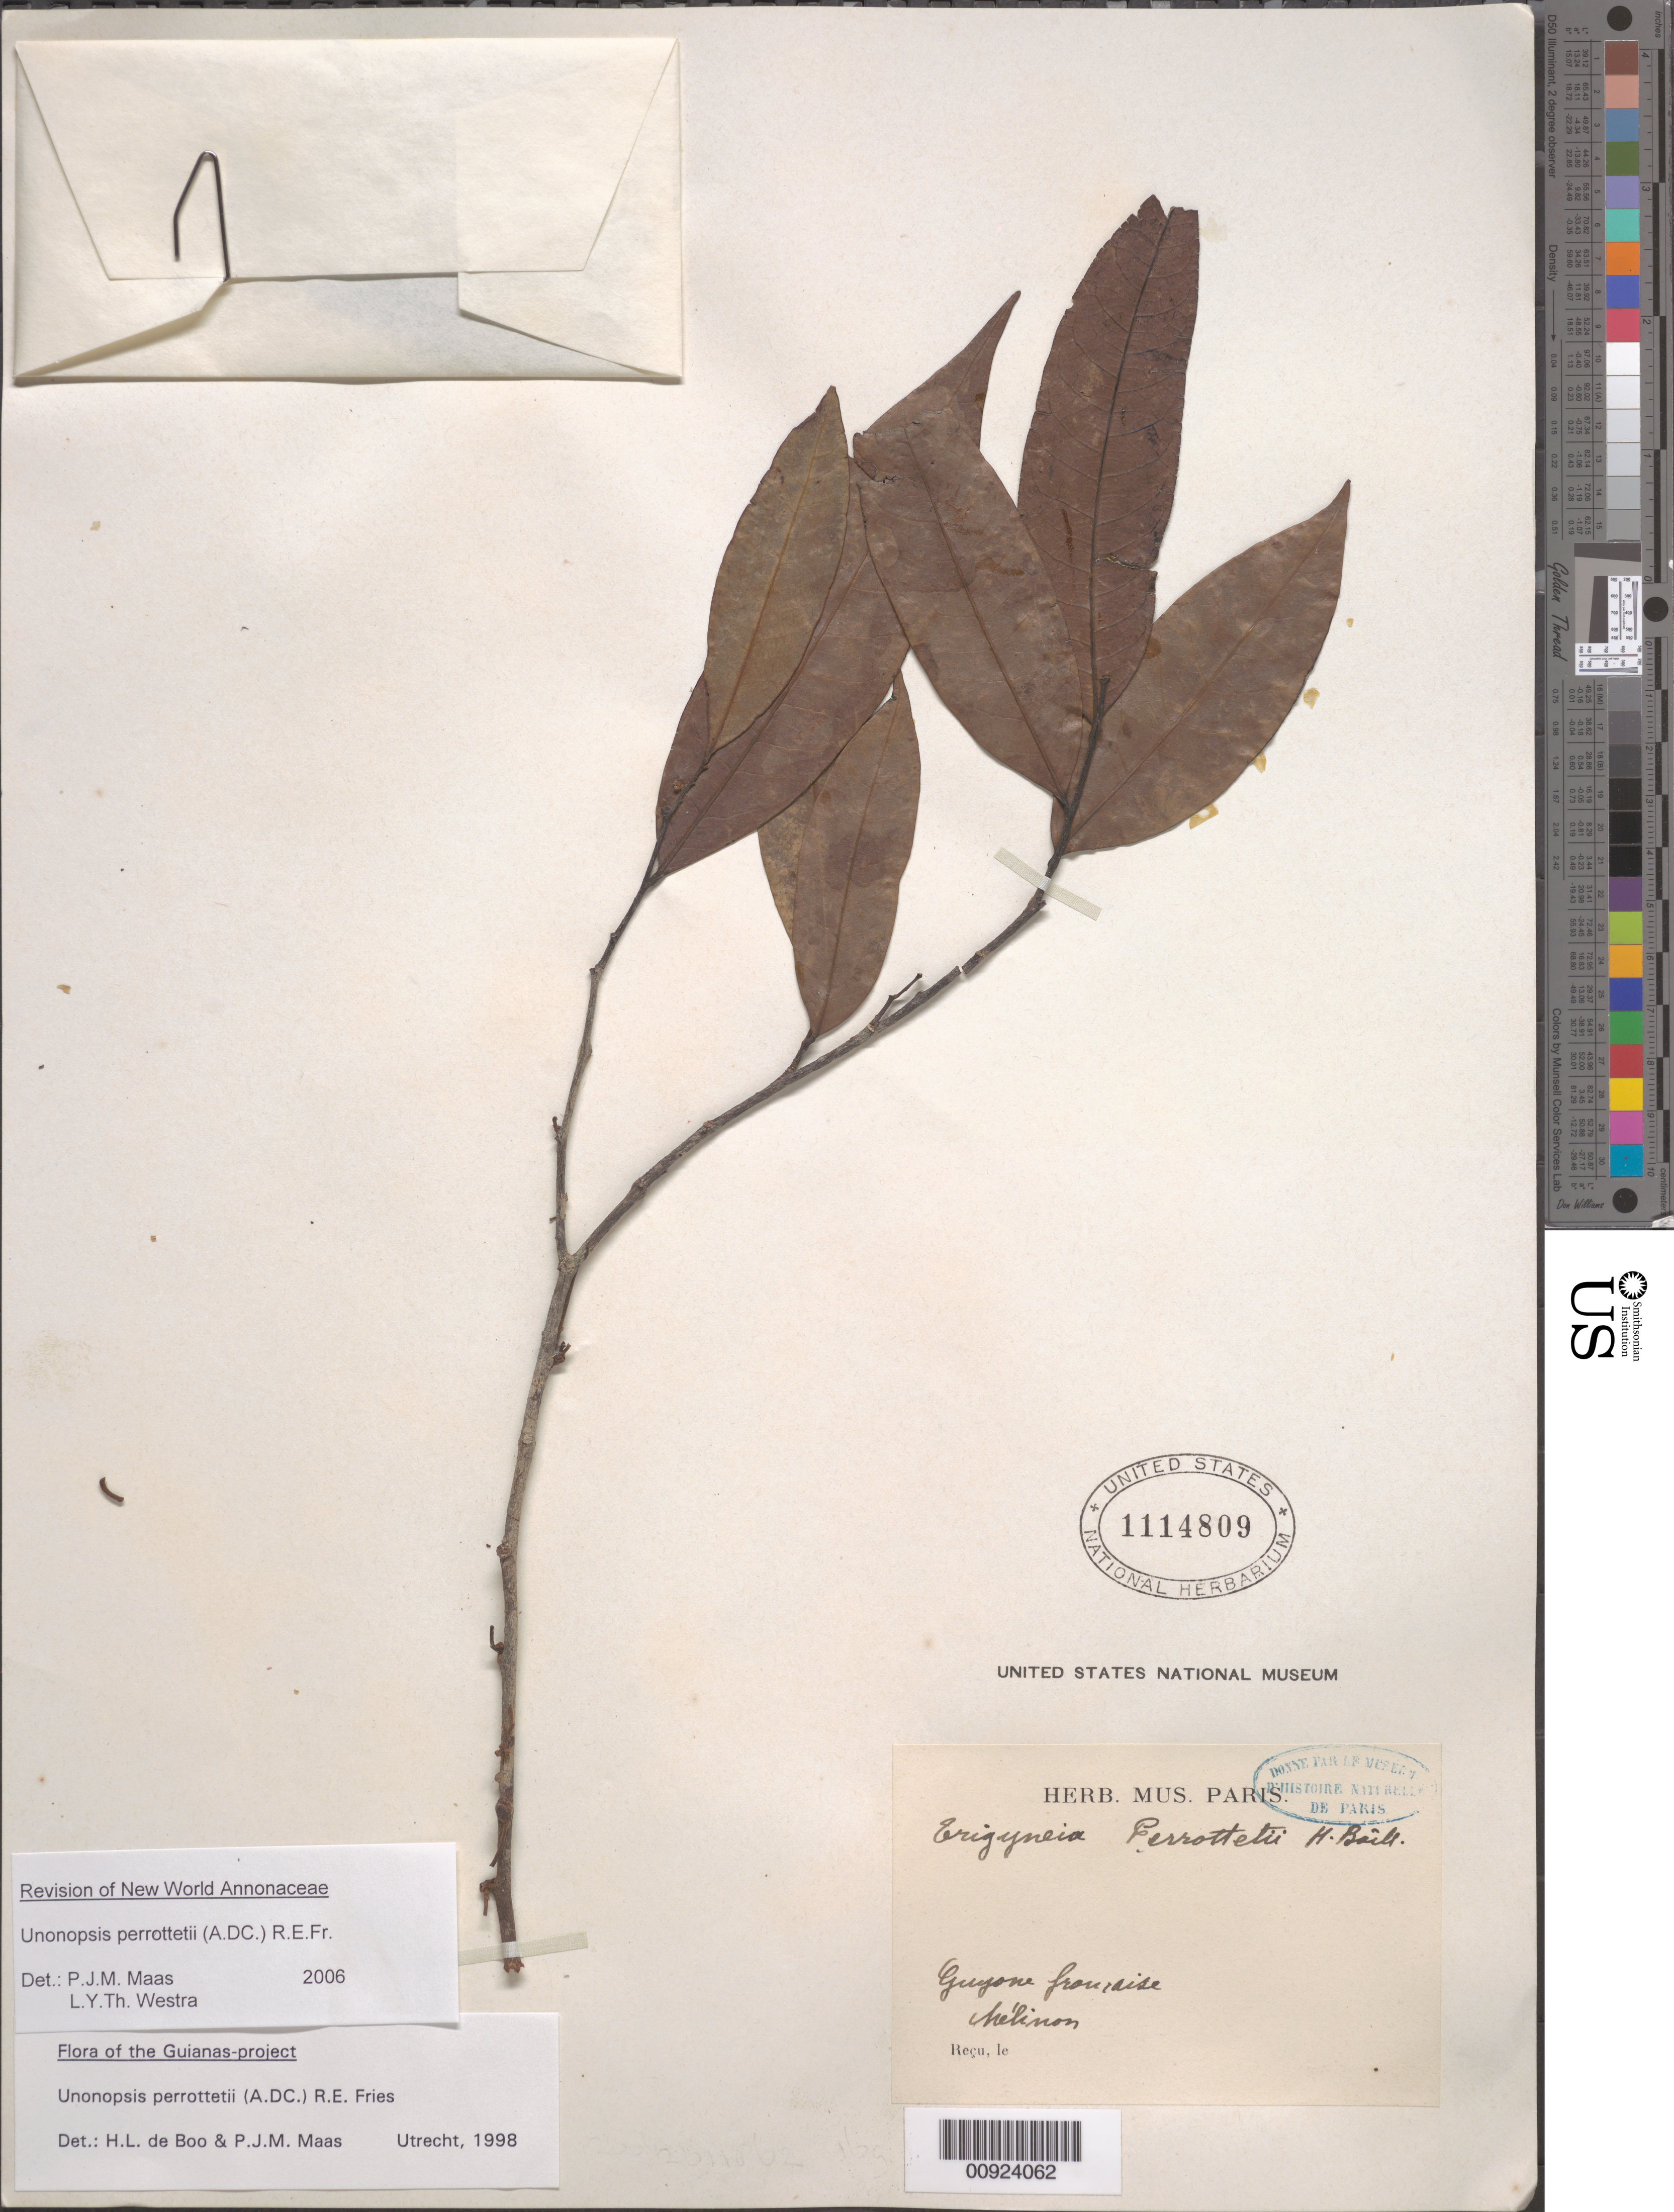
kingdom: Plantae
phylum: Tracheophyta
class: Magnoliopsida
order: Magnoliales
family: Annonaceae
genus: Unonopsis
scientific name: Unonopsis perrottetii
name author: (A. DC.) R.E. Fr.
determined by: Maas, P. J.; Westra, L. Y.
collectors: E. Mélinon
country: French Guiana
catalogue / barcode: US 1114809